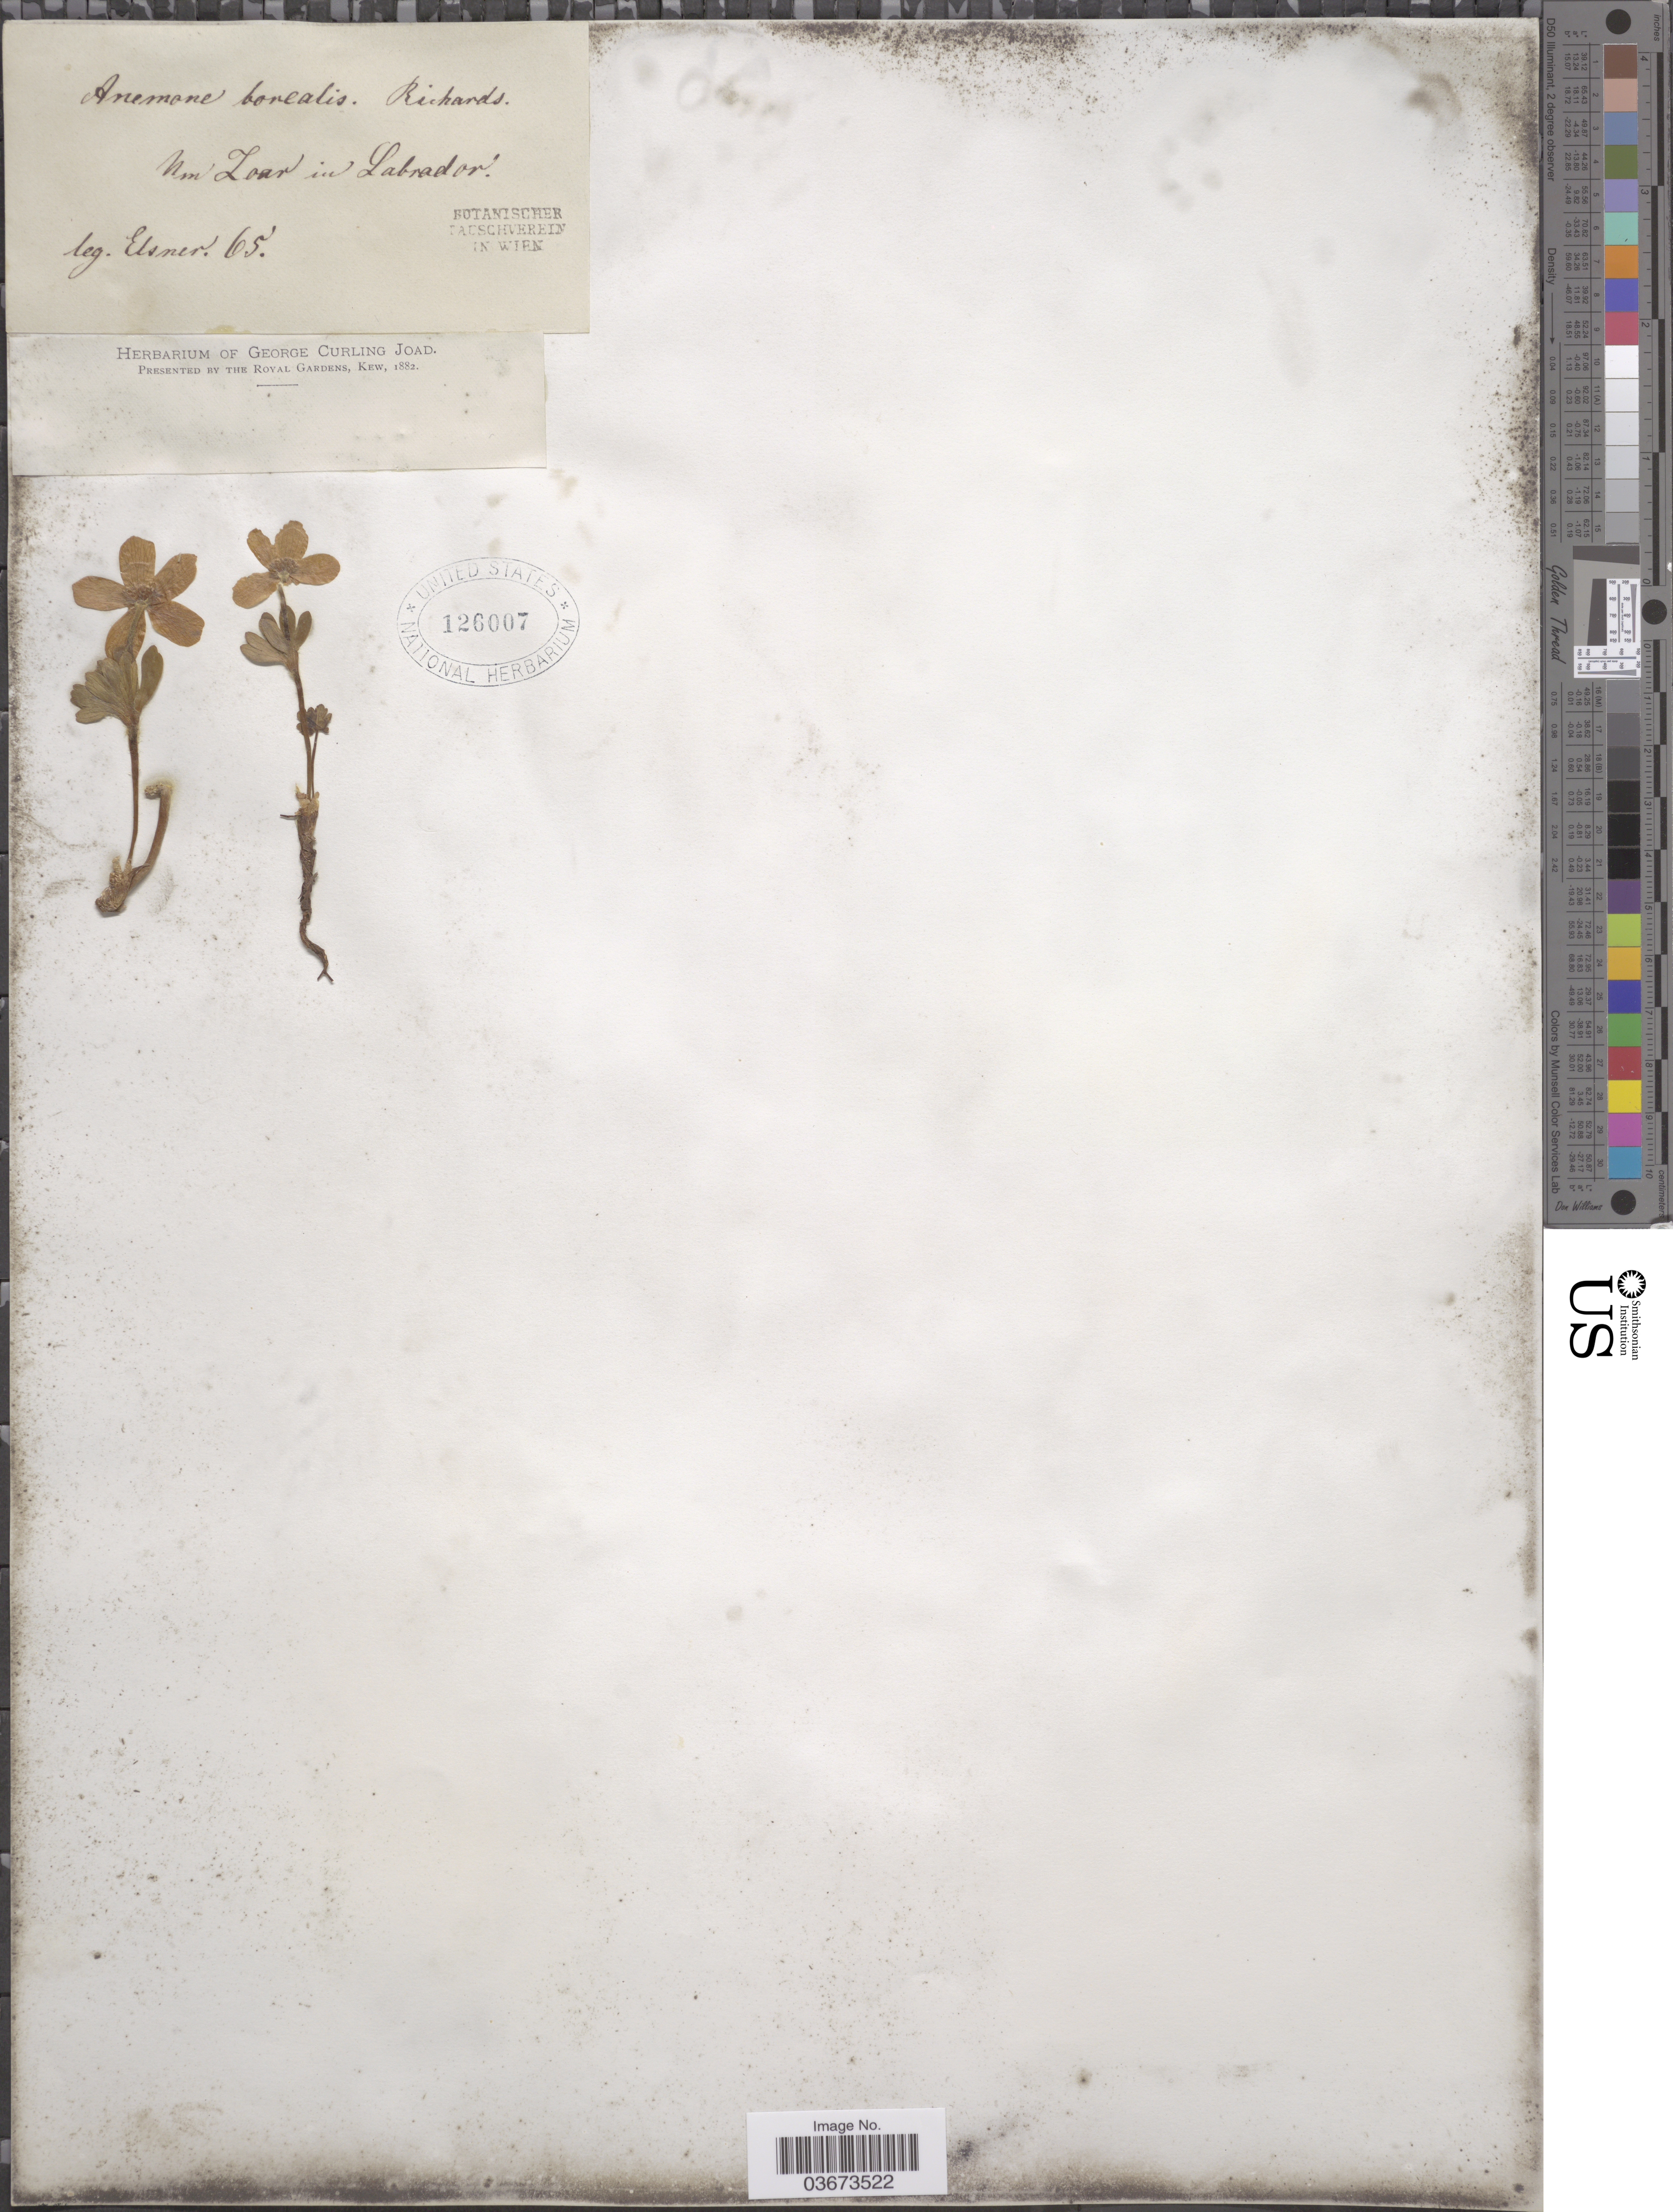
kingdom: Plantae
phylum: Tracheophyta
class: Magnoliopsida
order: Ranunculales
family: Ranunculaceae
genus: Anemone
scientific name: Anemone borealis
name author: Richardson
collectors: Elsner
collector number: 65?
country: Austria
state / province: Wien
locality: Um [interpreted] Loar [interpreted] in Labrador.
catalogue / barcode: US 126007